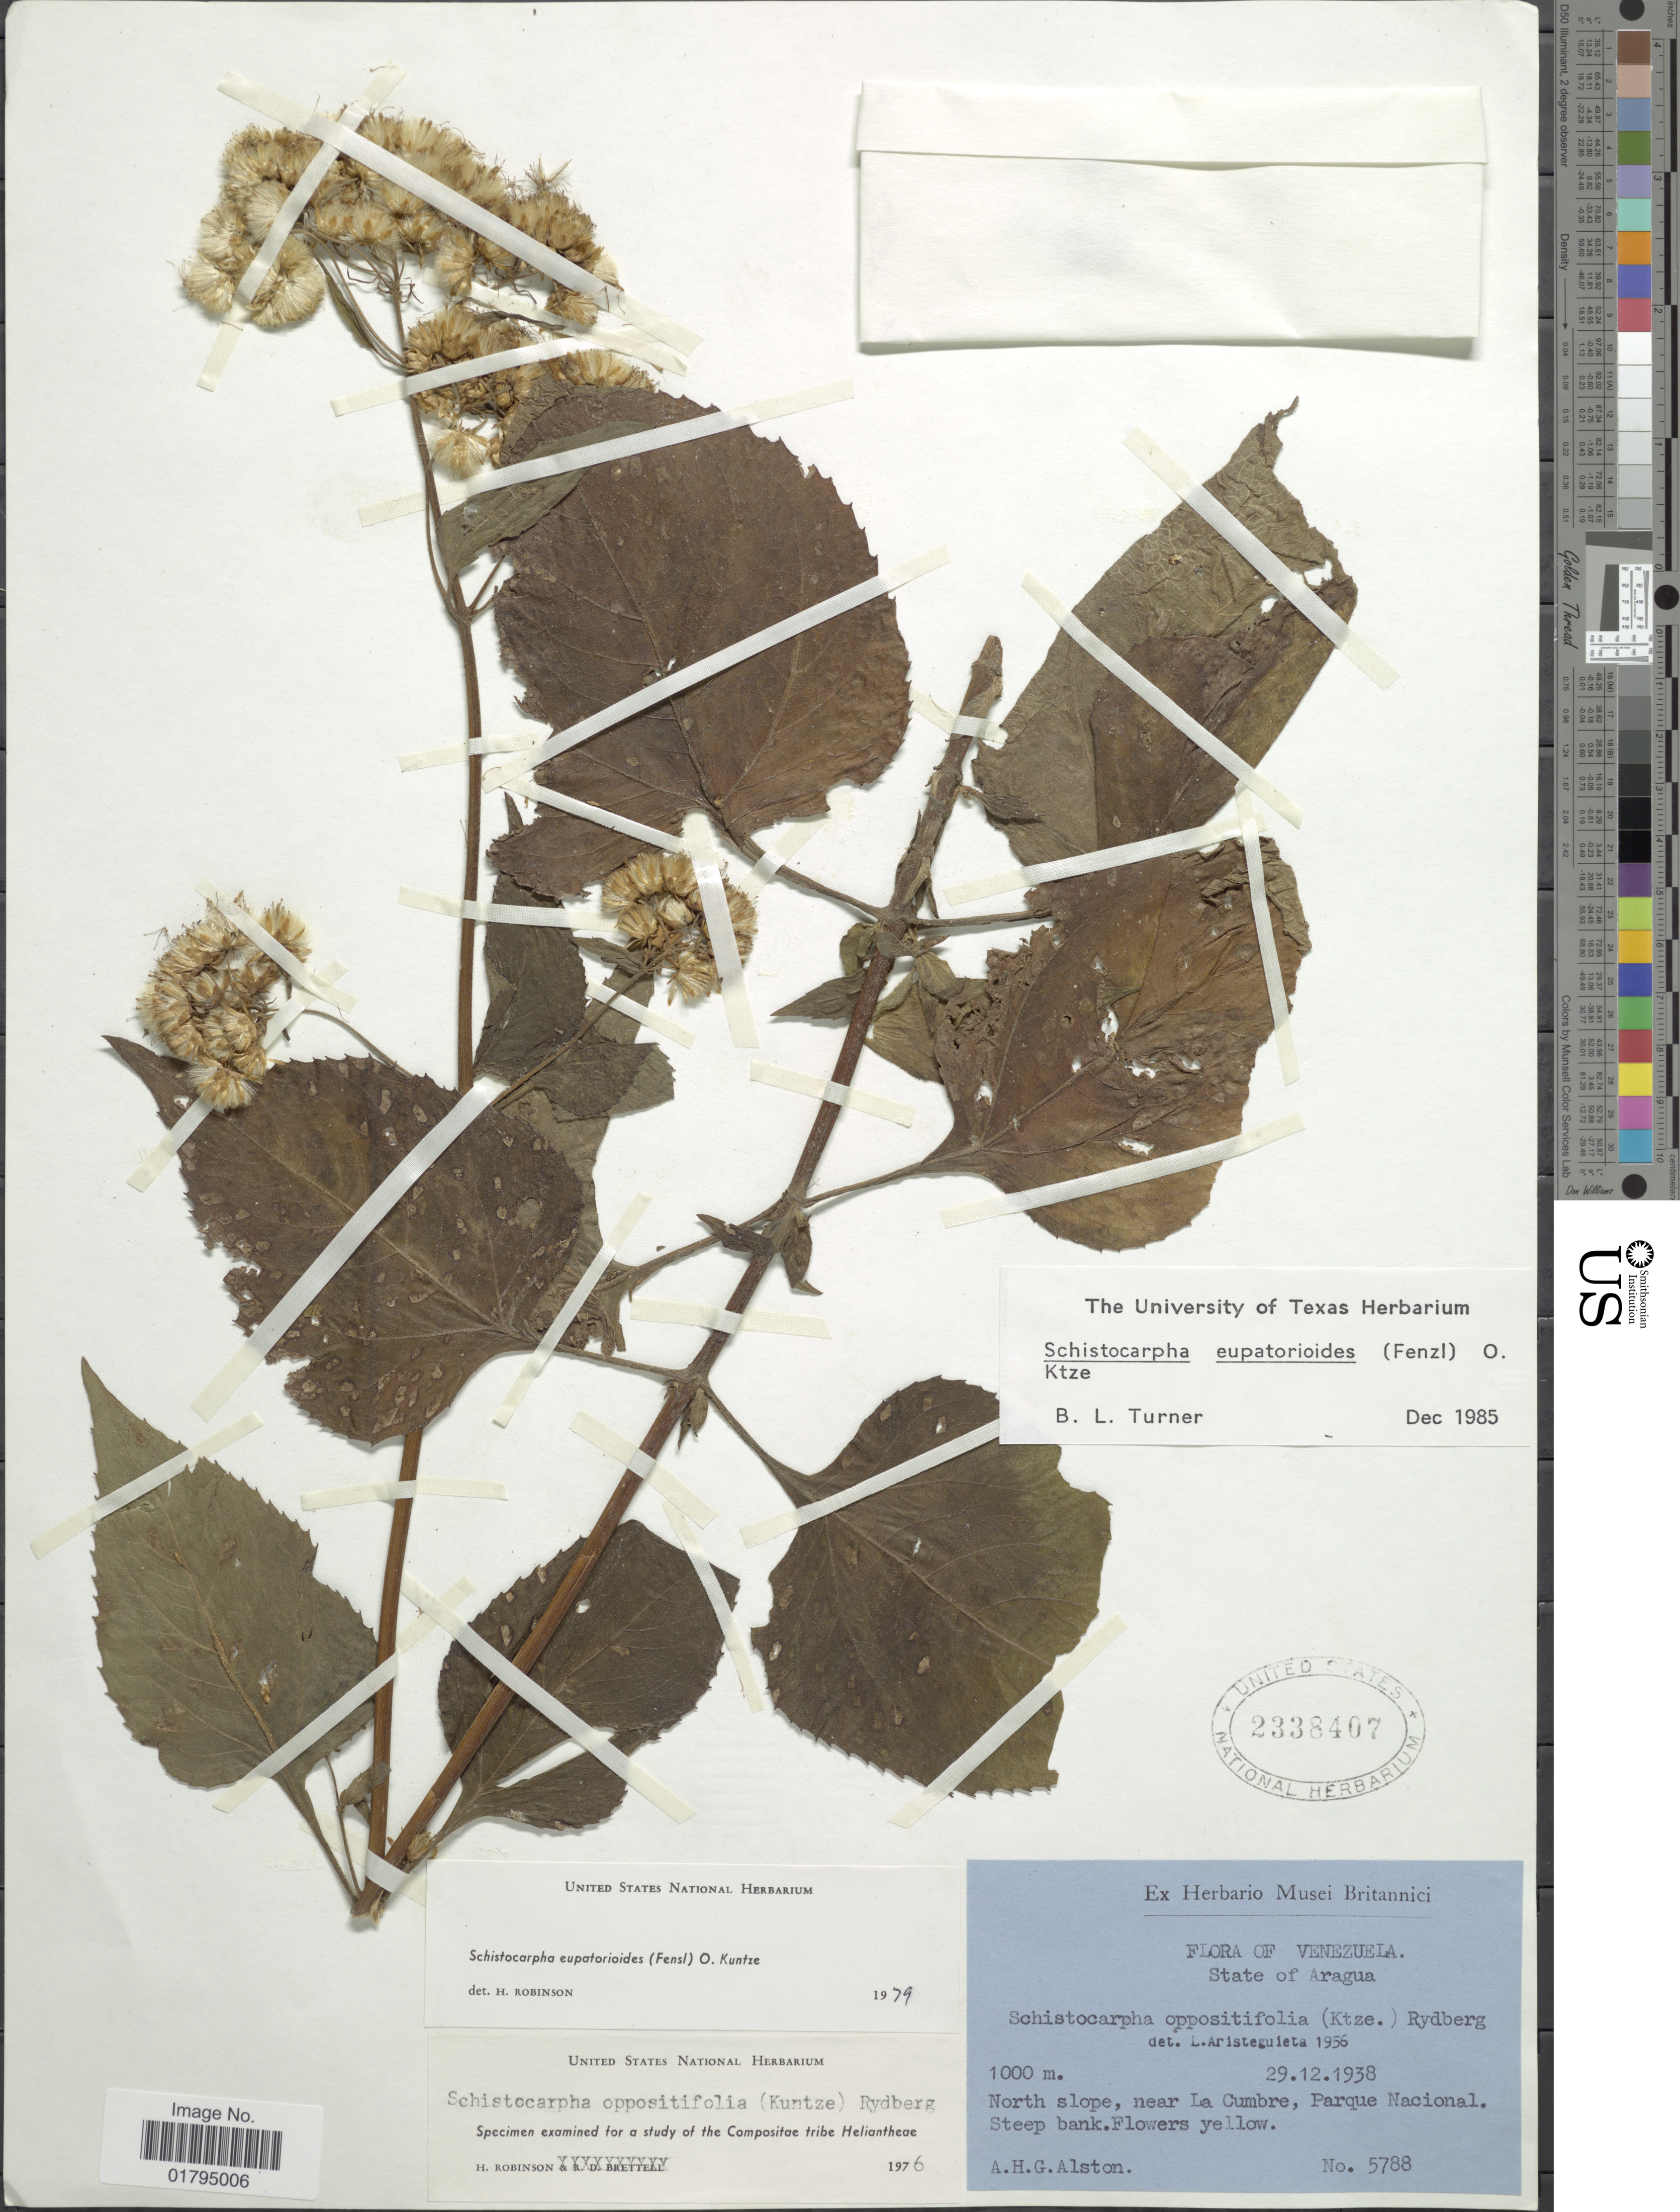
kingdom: Plantae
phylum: Tracheophyta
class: Magnoliopsida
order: Asterales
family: Asteraceae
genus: Schistocarpha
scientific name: Schistocarpha eupatorioides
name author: (Fenzl) Kuntze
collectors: A. H. Alston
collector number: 5788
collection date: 1938-12-29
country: Venezuela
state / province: Aragua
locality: North slope, near La Cumbre, Parque Nacional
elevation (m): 1000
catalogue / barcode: US 2338407